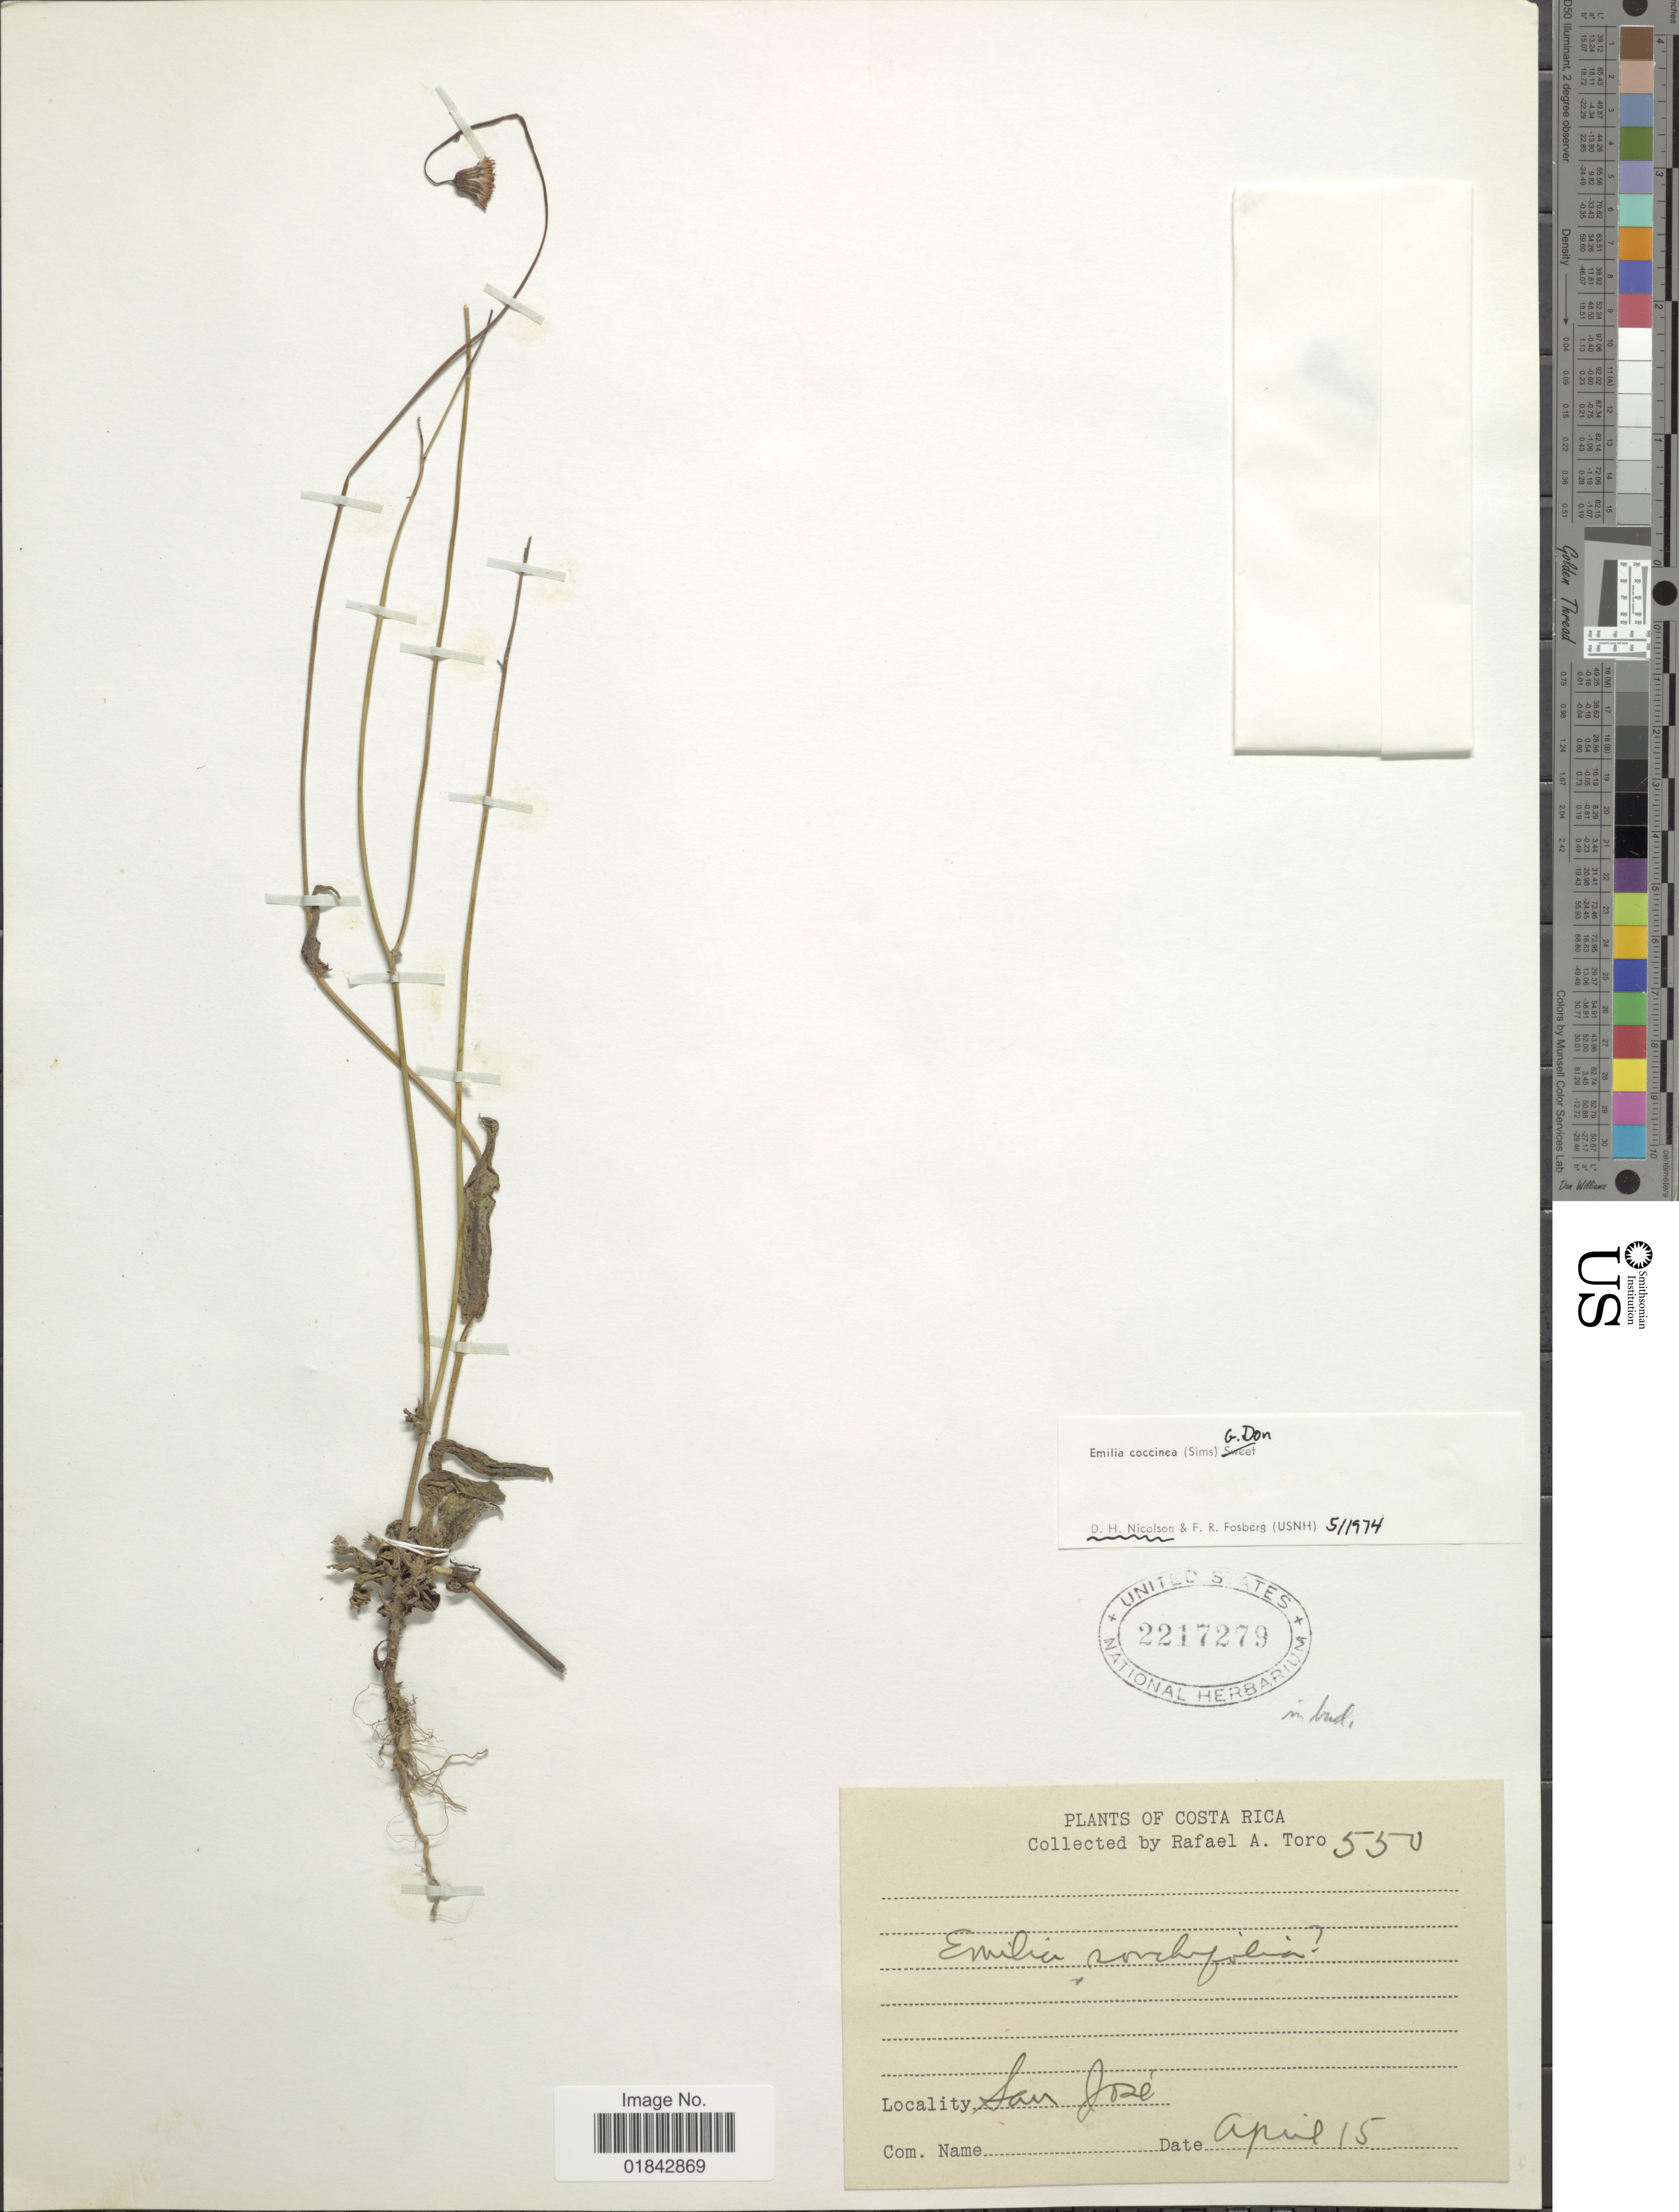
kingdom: Plantae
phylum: Tracheophyta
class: Magnoliopsida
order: Asterales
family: Asteraceae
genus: Emilia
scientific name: Emilia coccinea (Sims) Sweet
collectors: R. A. Toro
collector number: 550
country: Costa Rica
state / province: San José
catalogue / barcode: US 2217279